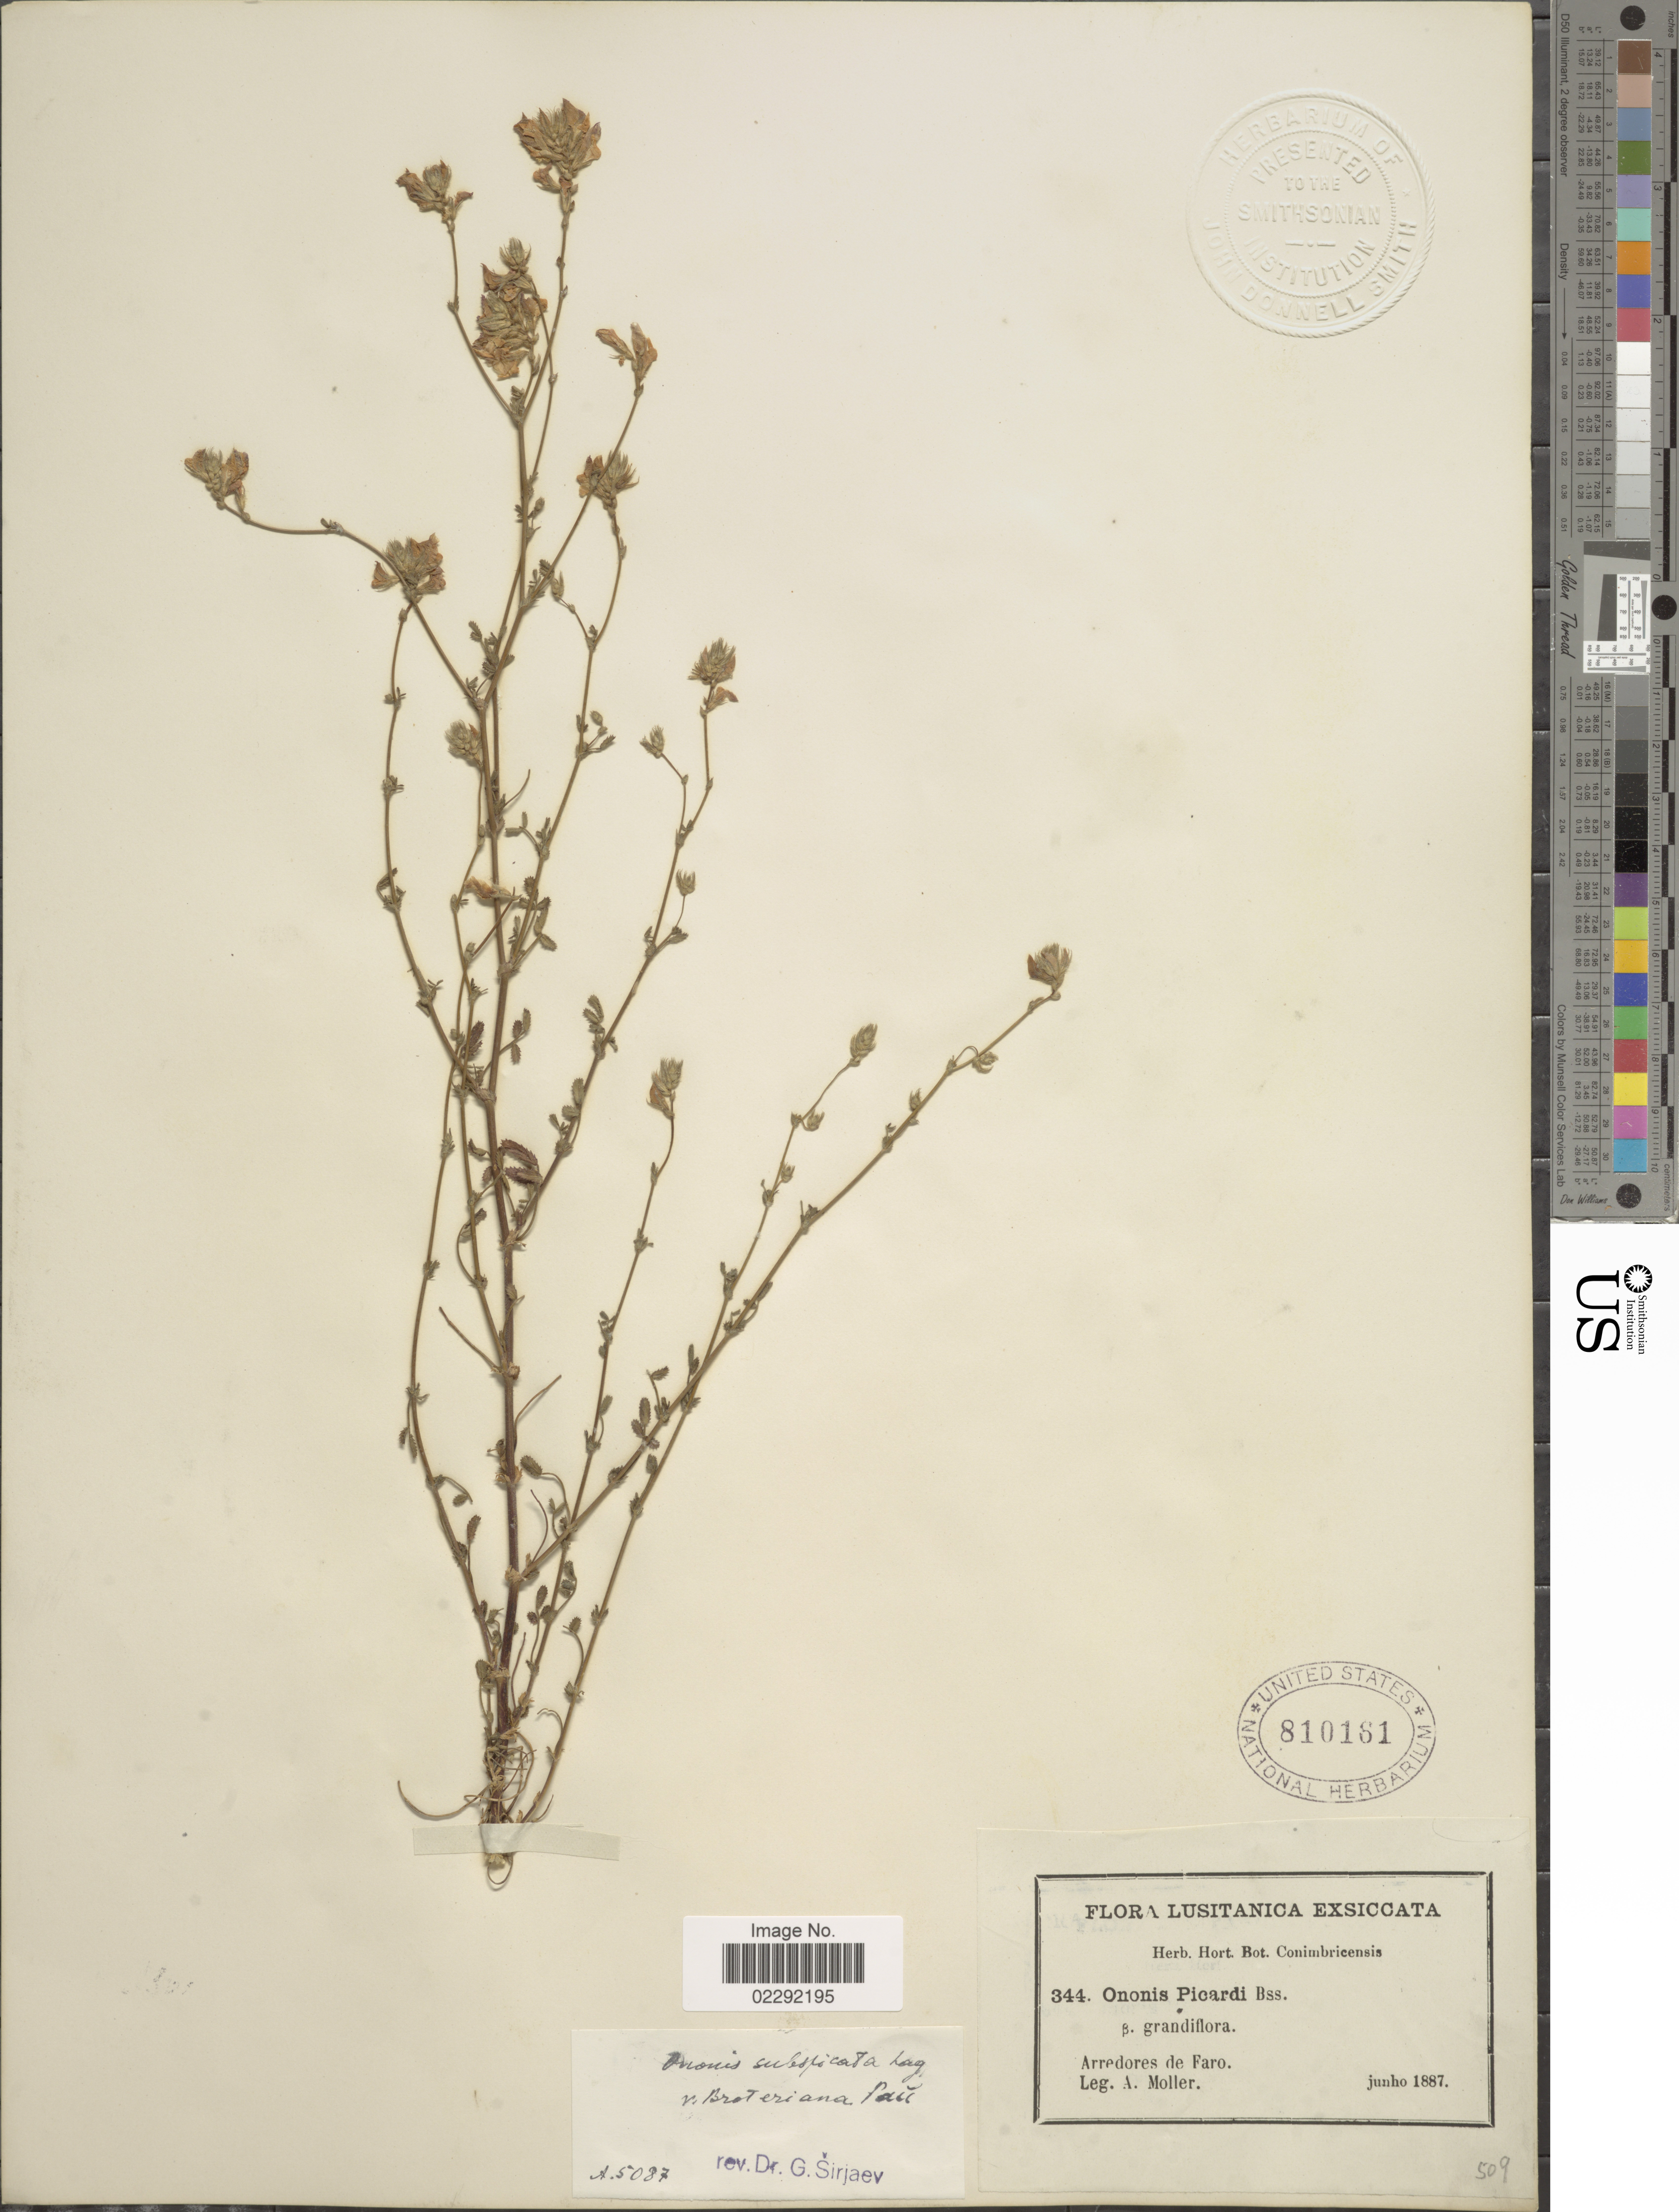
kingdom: Plantae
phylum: Tracheophyta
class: Magnoliopsida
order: Fabales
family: Fabaceae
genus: Ononis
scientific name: Ononis subspicata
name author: Lag.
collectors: A. Moller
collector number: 344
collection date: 1887-06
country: Portugal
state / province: Faro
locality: Lusitanica.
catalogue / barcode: US 810161